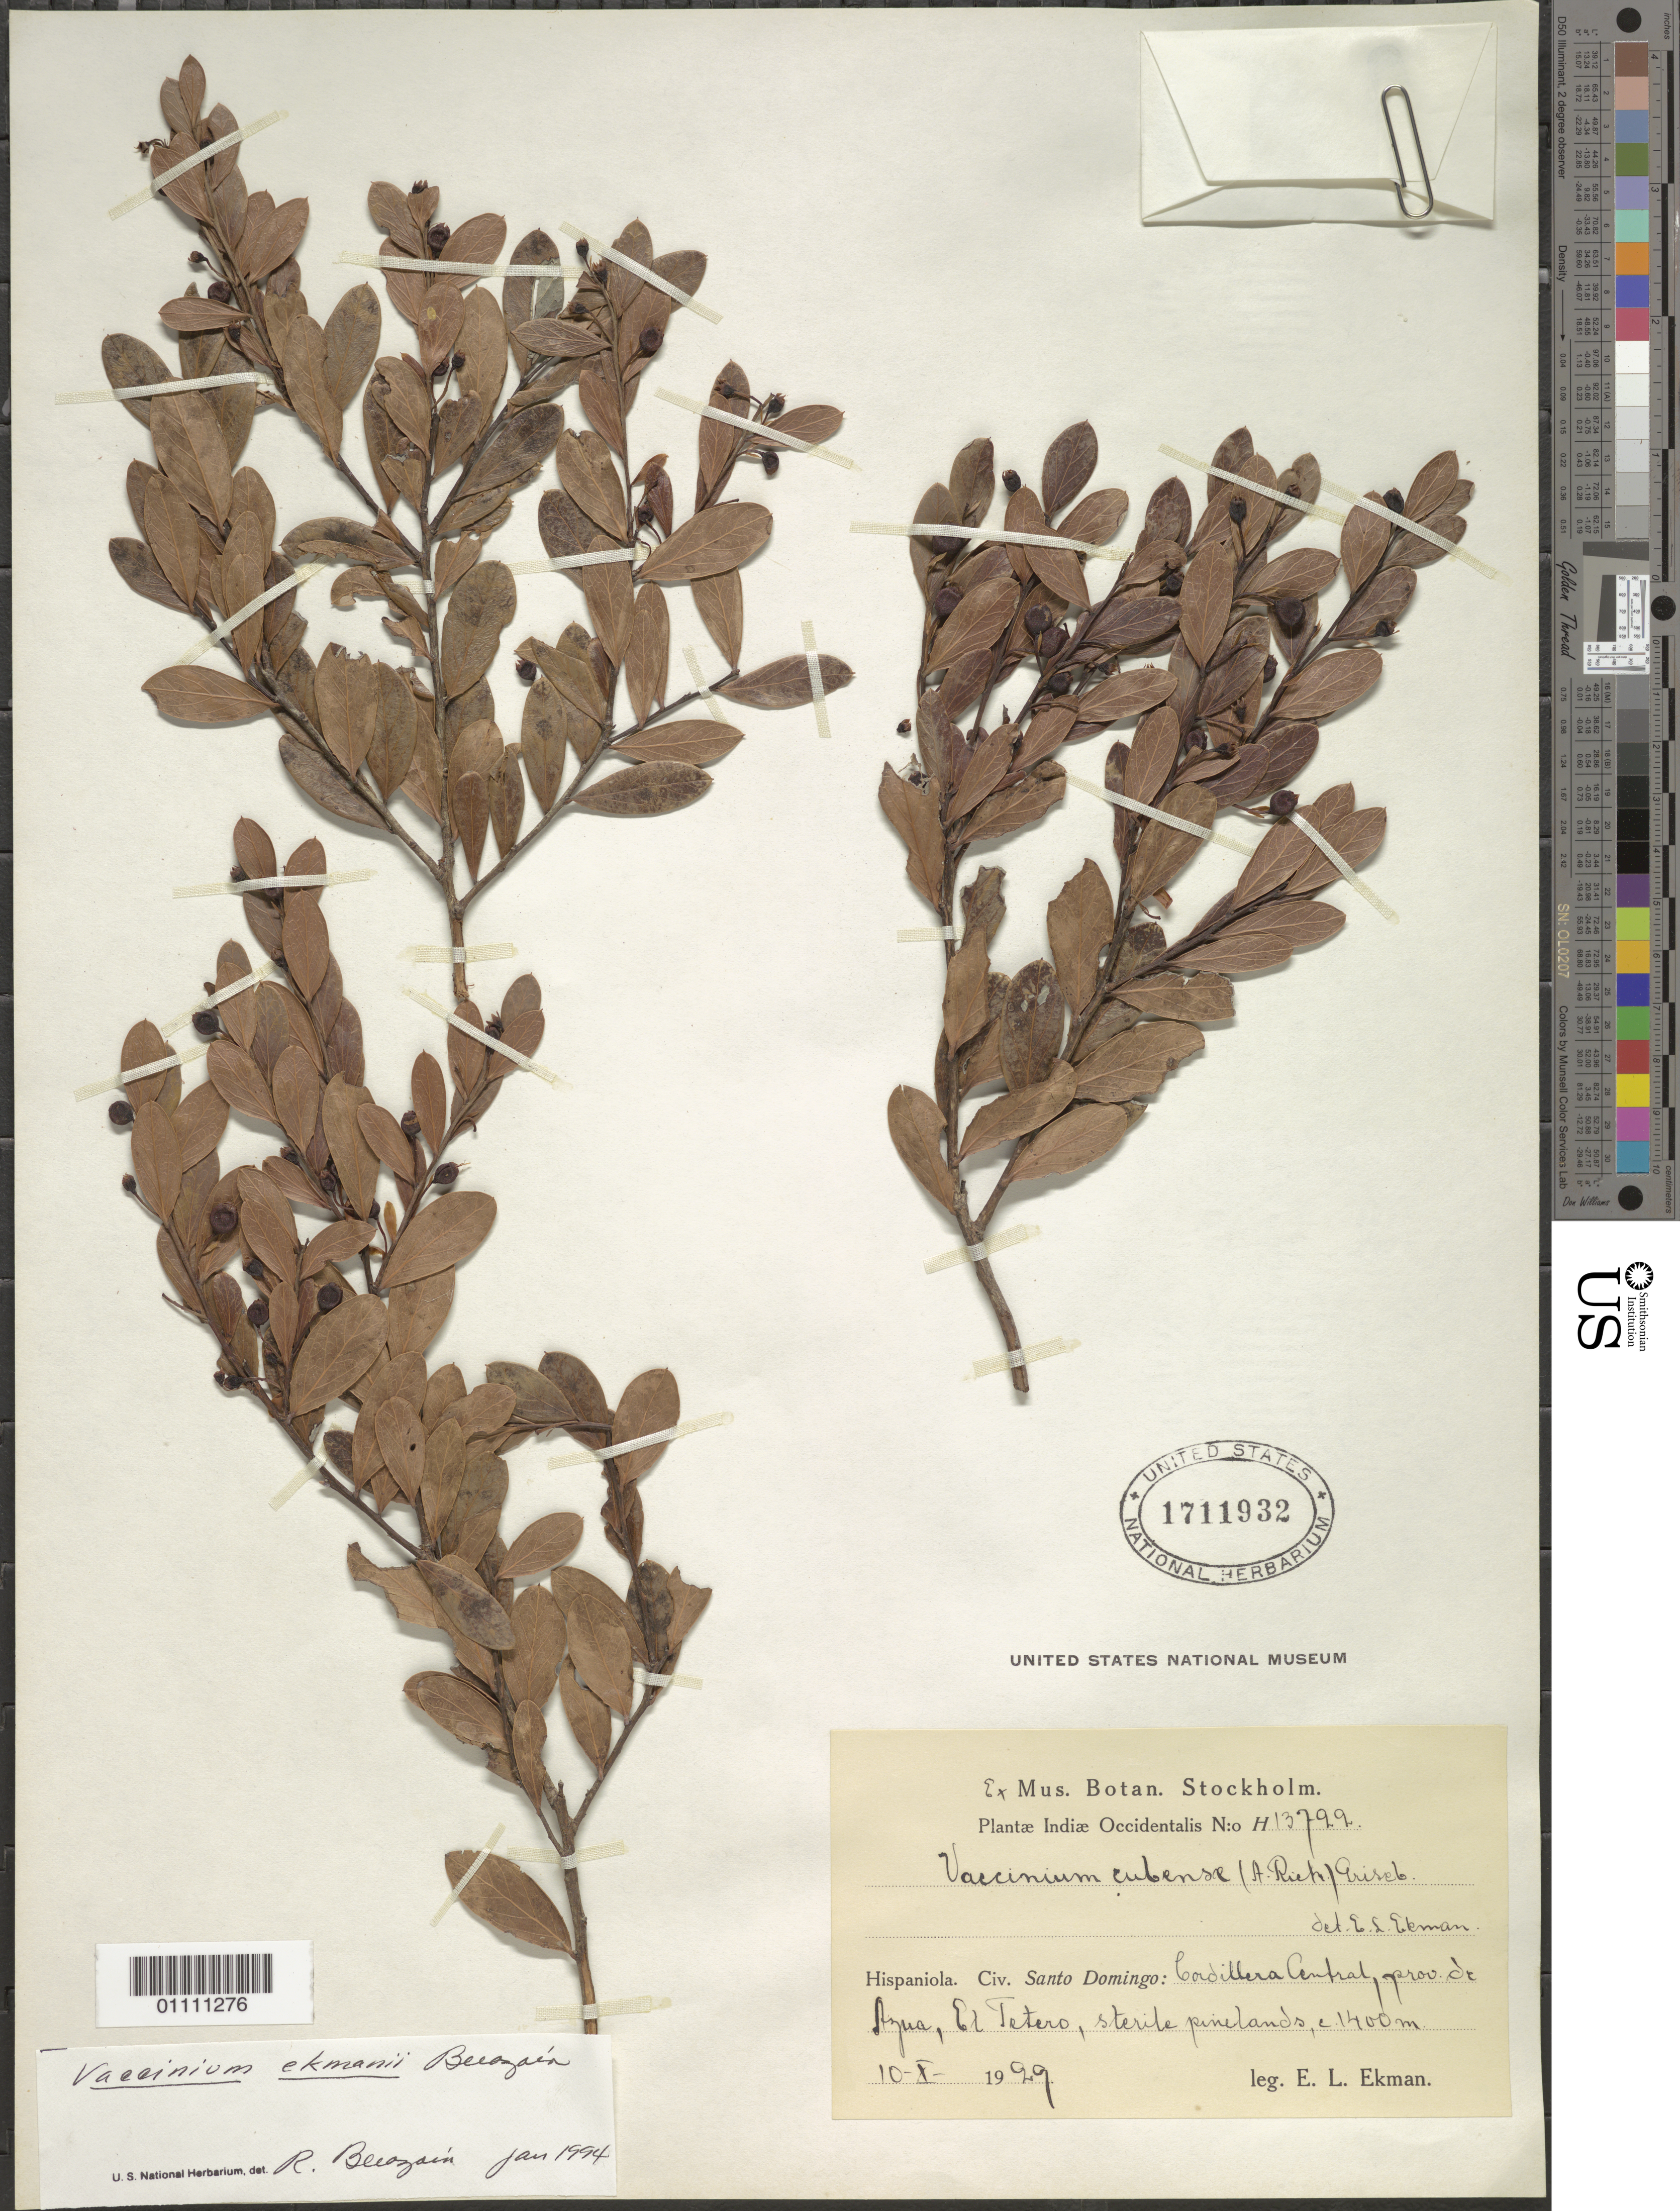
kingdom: Plantae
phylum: Tracheophyta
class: Magnoliopsida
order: Ericales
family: Ericaceae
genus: Vaccinium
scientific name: Vaccinium ekmanii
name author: R. Berazaín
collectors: E. L. Ekman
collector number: H 13799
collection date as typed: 10 Oct 1929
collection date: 1929-10-10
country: Dominican Republic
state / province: Azua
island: Hispaniola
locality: Cordillera Central, prov. de Azua, El Tetero, sterile pinelands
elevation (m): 1400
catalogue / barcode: US 1711932